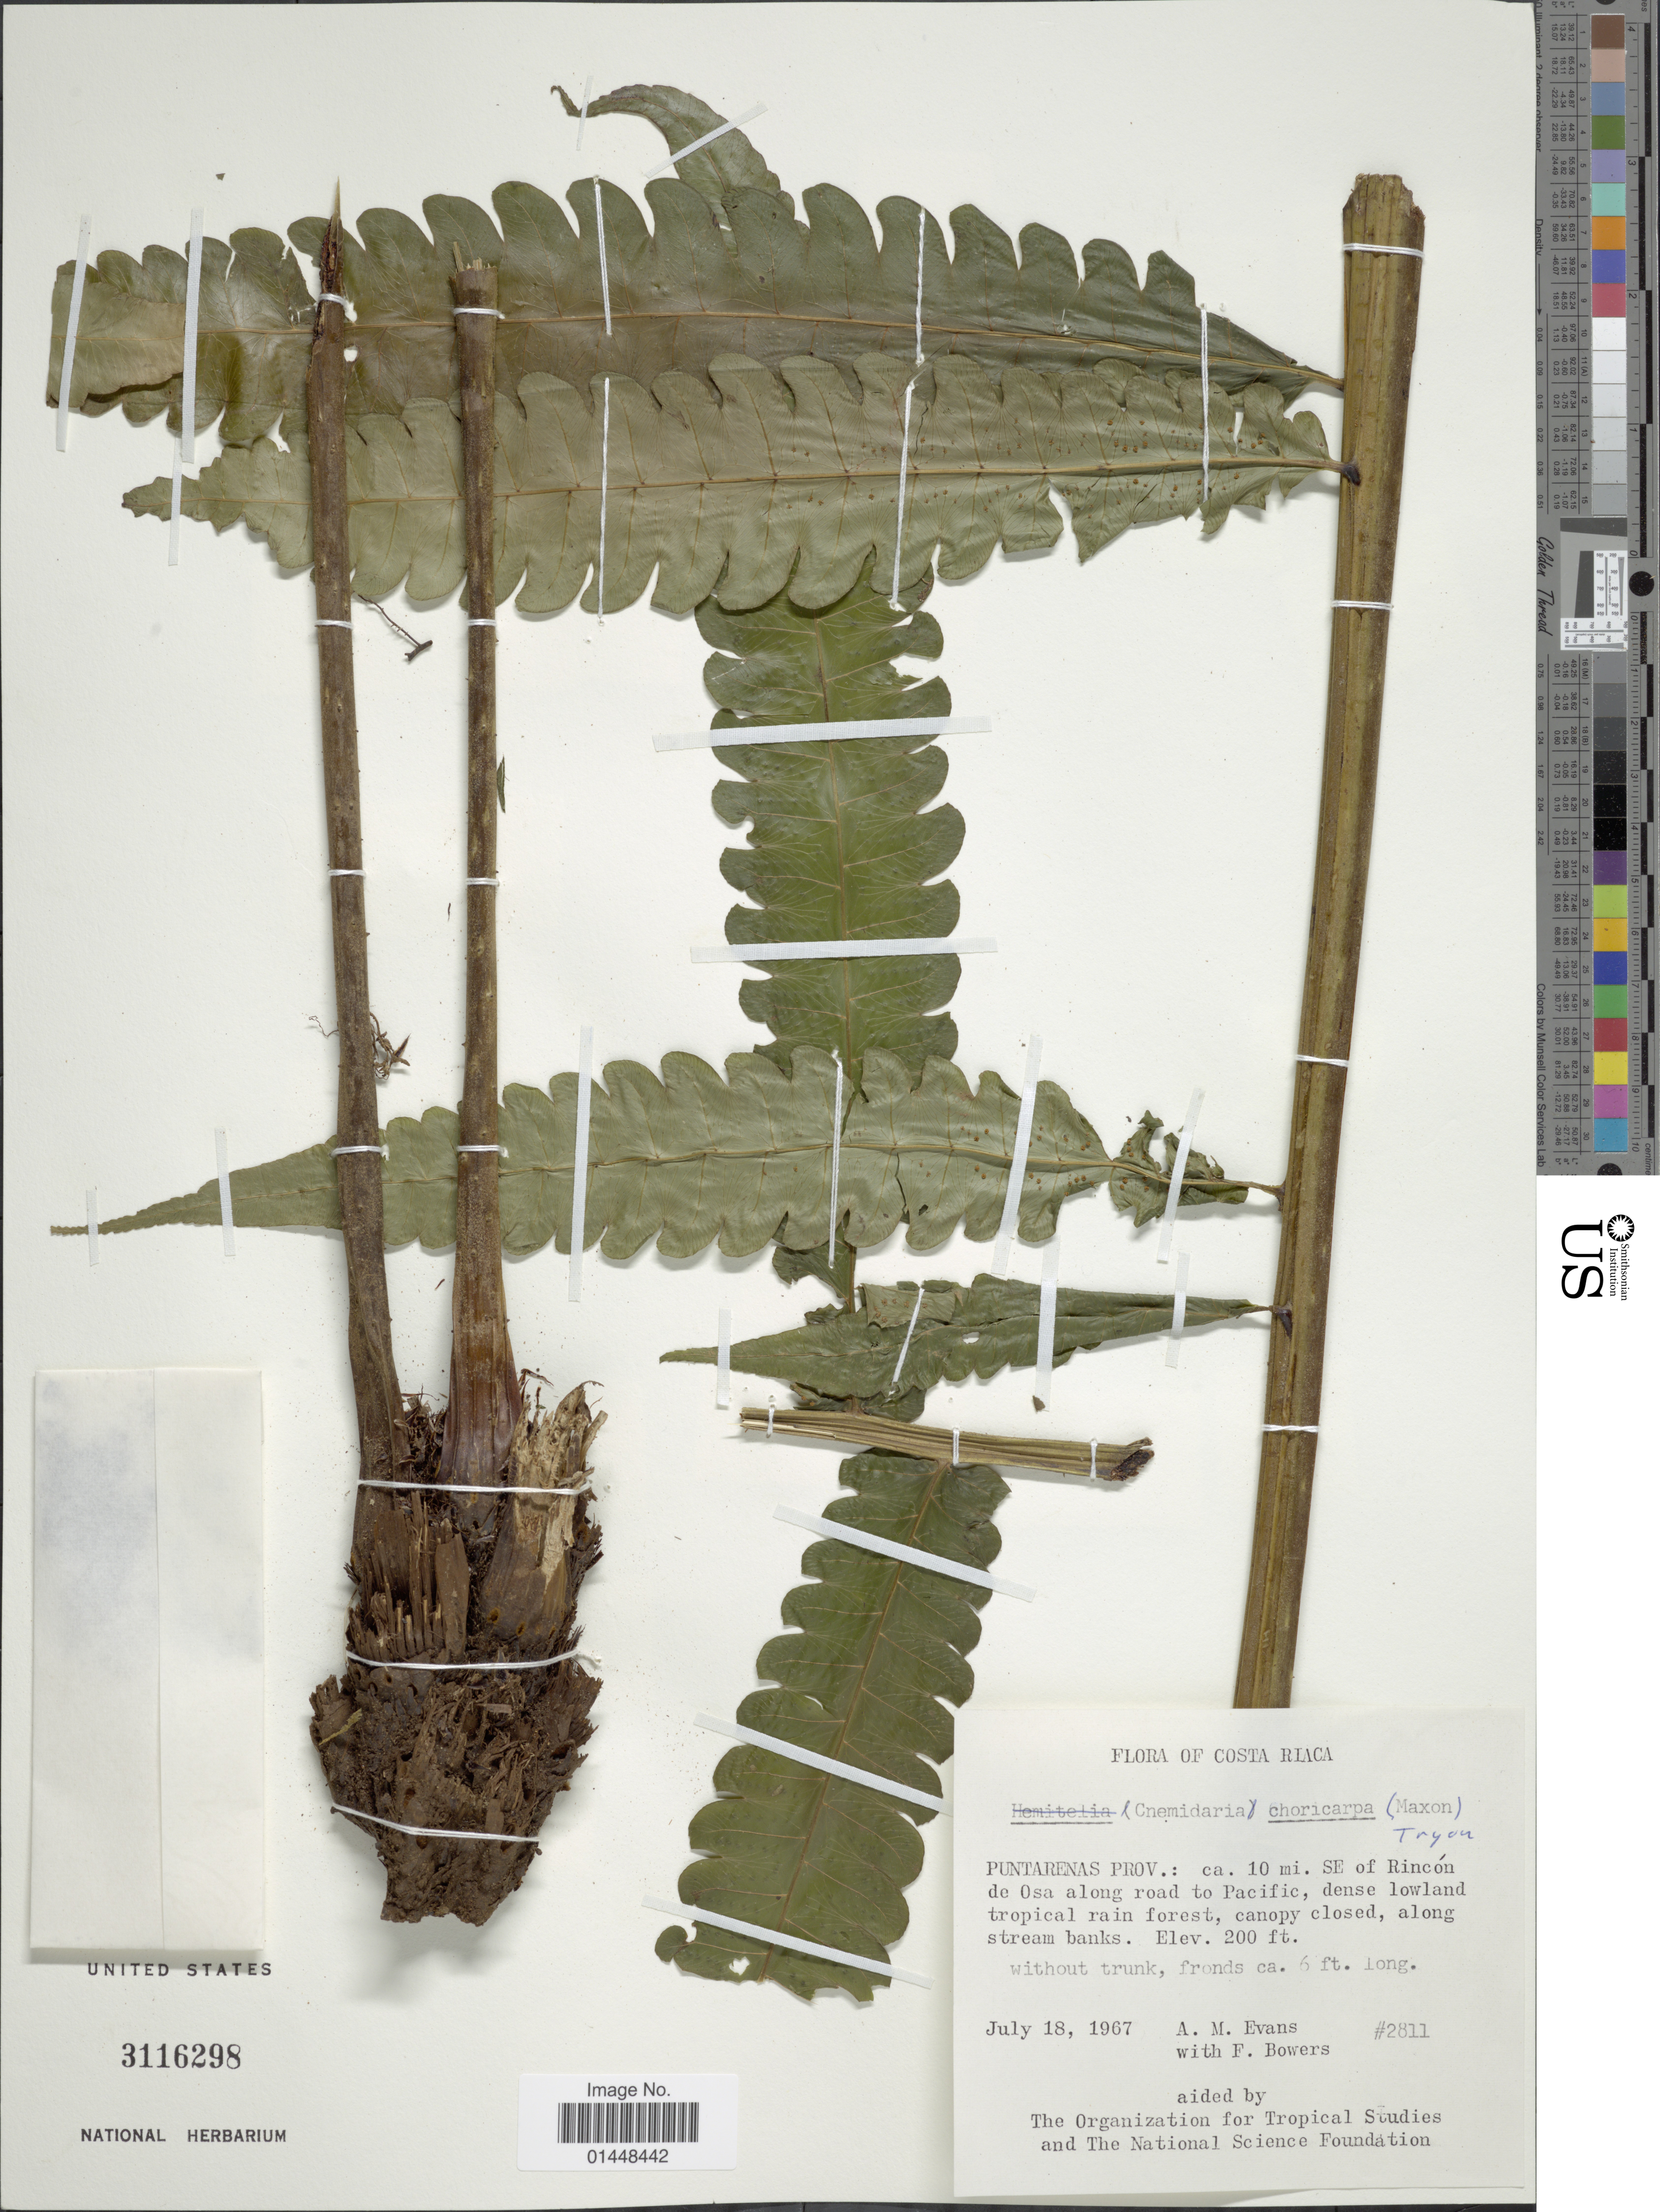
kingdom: Plantae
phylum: Tracheophyta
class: Polypodiopsida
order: Cyatheales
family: Cyatheaceae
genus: Cyathea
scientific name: Cyathea choricarpa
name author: (Maxon) Domin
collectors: A. M. Evans & F. Bowers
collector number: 2811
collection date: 1967-07-18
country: Costa Rica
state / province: Puntarenas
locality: Ca. 10 mi. SE of Rincon de Osa along road to Pacific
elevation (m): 61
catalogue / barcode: US 3116298